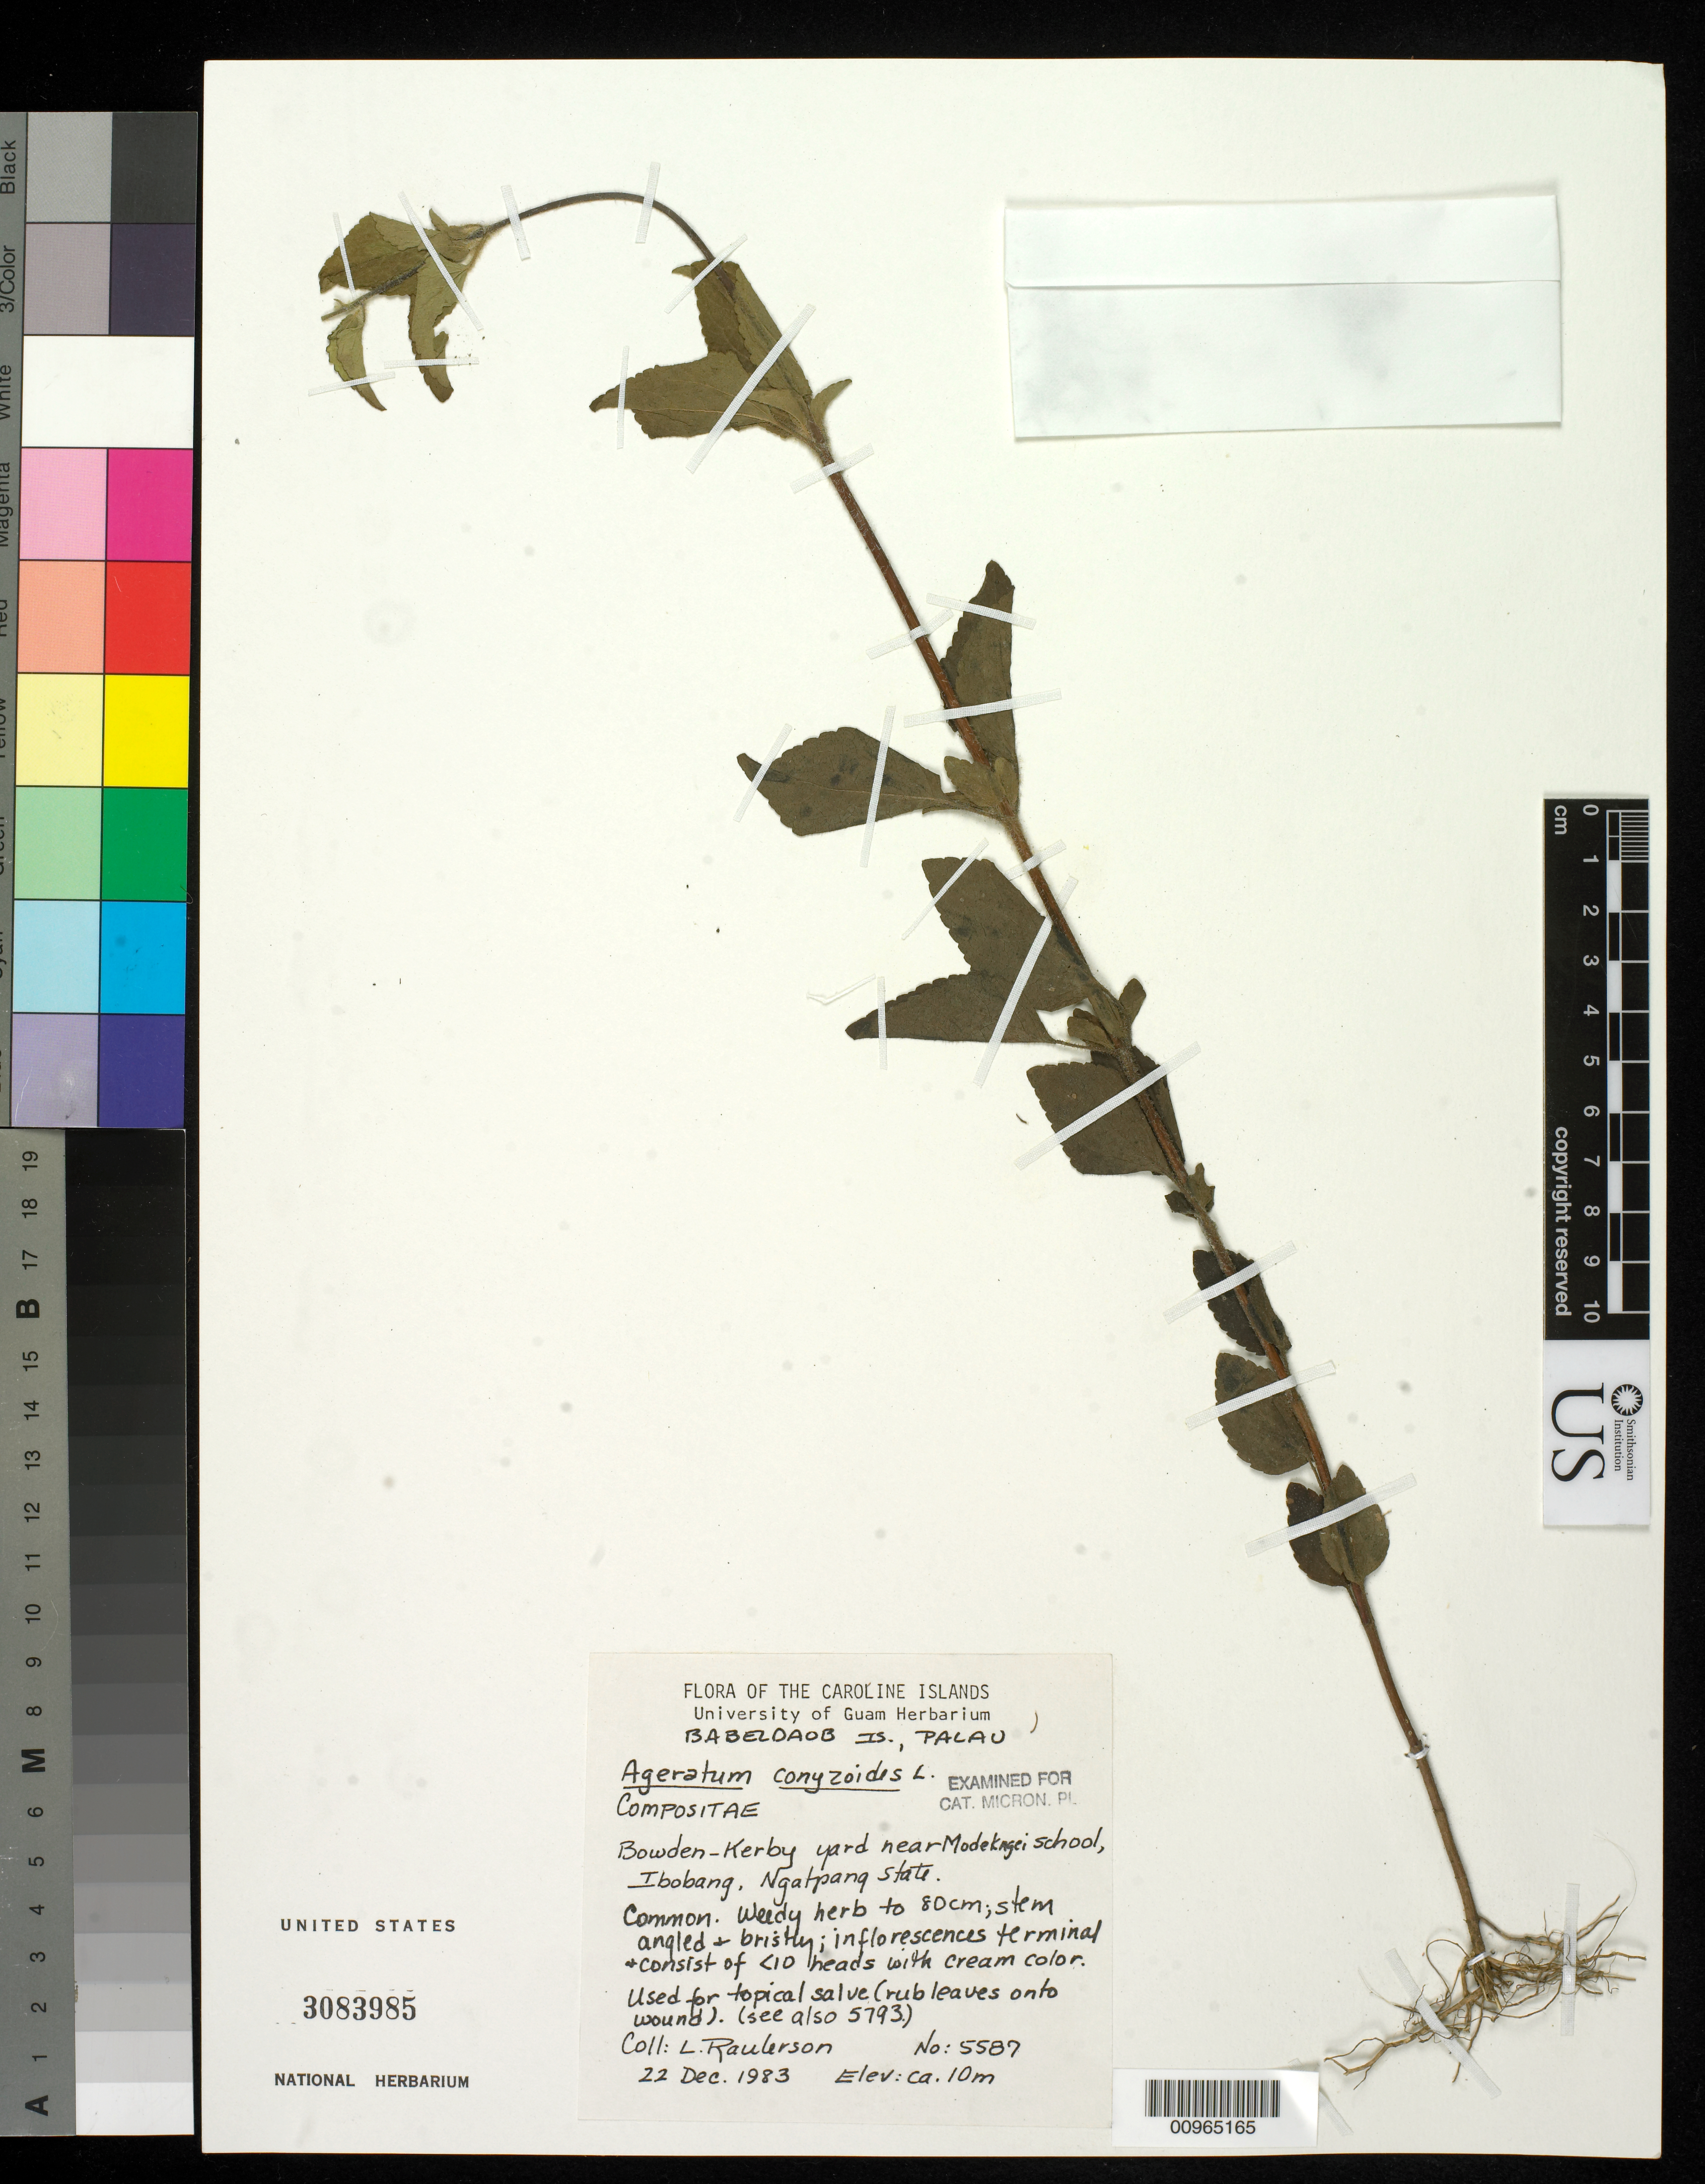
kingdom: Plantae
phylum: Tracheophyta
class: Magnoliopsida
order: Asterales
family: Asteraceae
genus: Ageratum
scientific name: Ageratum conyzoides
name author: L.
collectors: L. Raulerson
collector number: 5587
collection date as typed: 22 Dec 1983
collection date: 1983-12-22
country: Palau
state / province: Ngatpang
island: Babeldaob [Babelthuap]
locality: Bowden-Kerby yard near Modekangei school, Ibobang,, Ngallpang state.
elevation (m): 10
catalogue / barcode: US 3083985